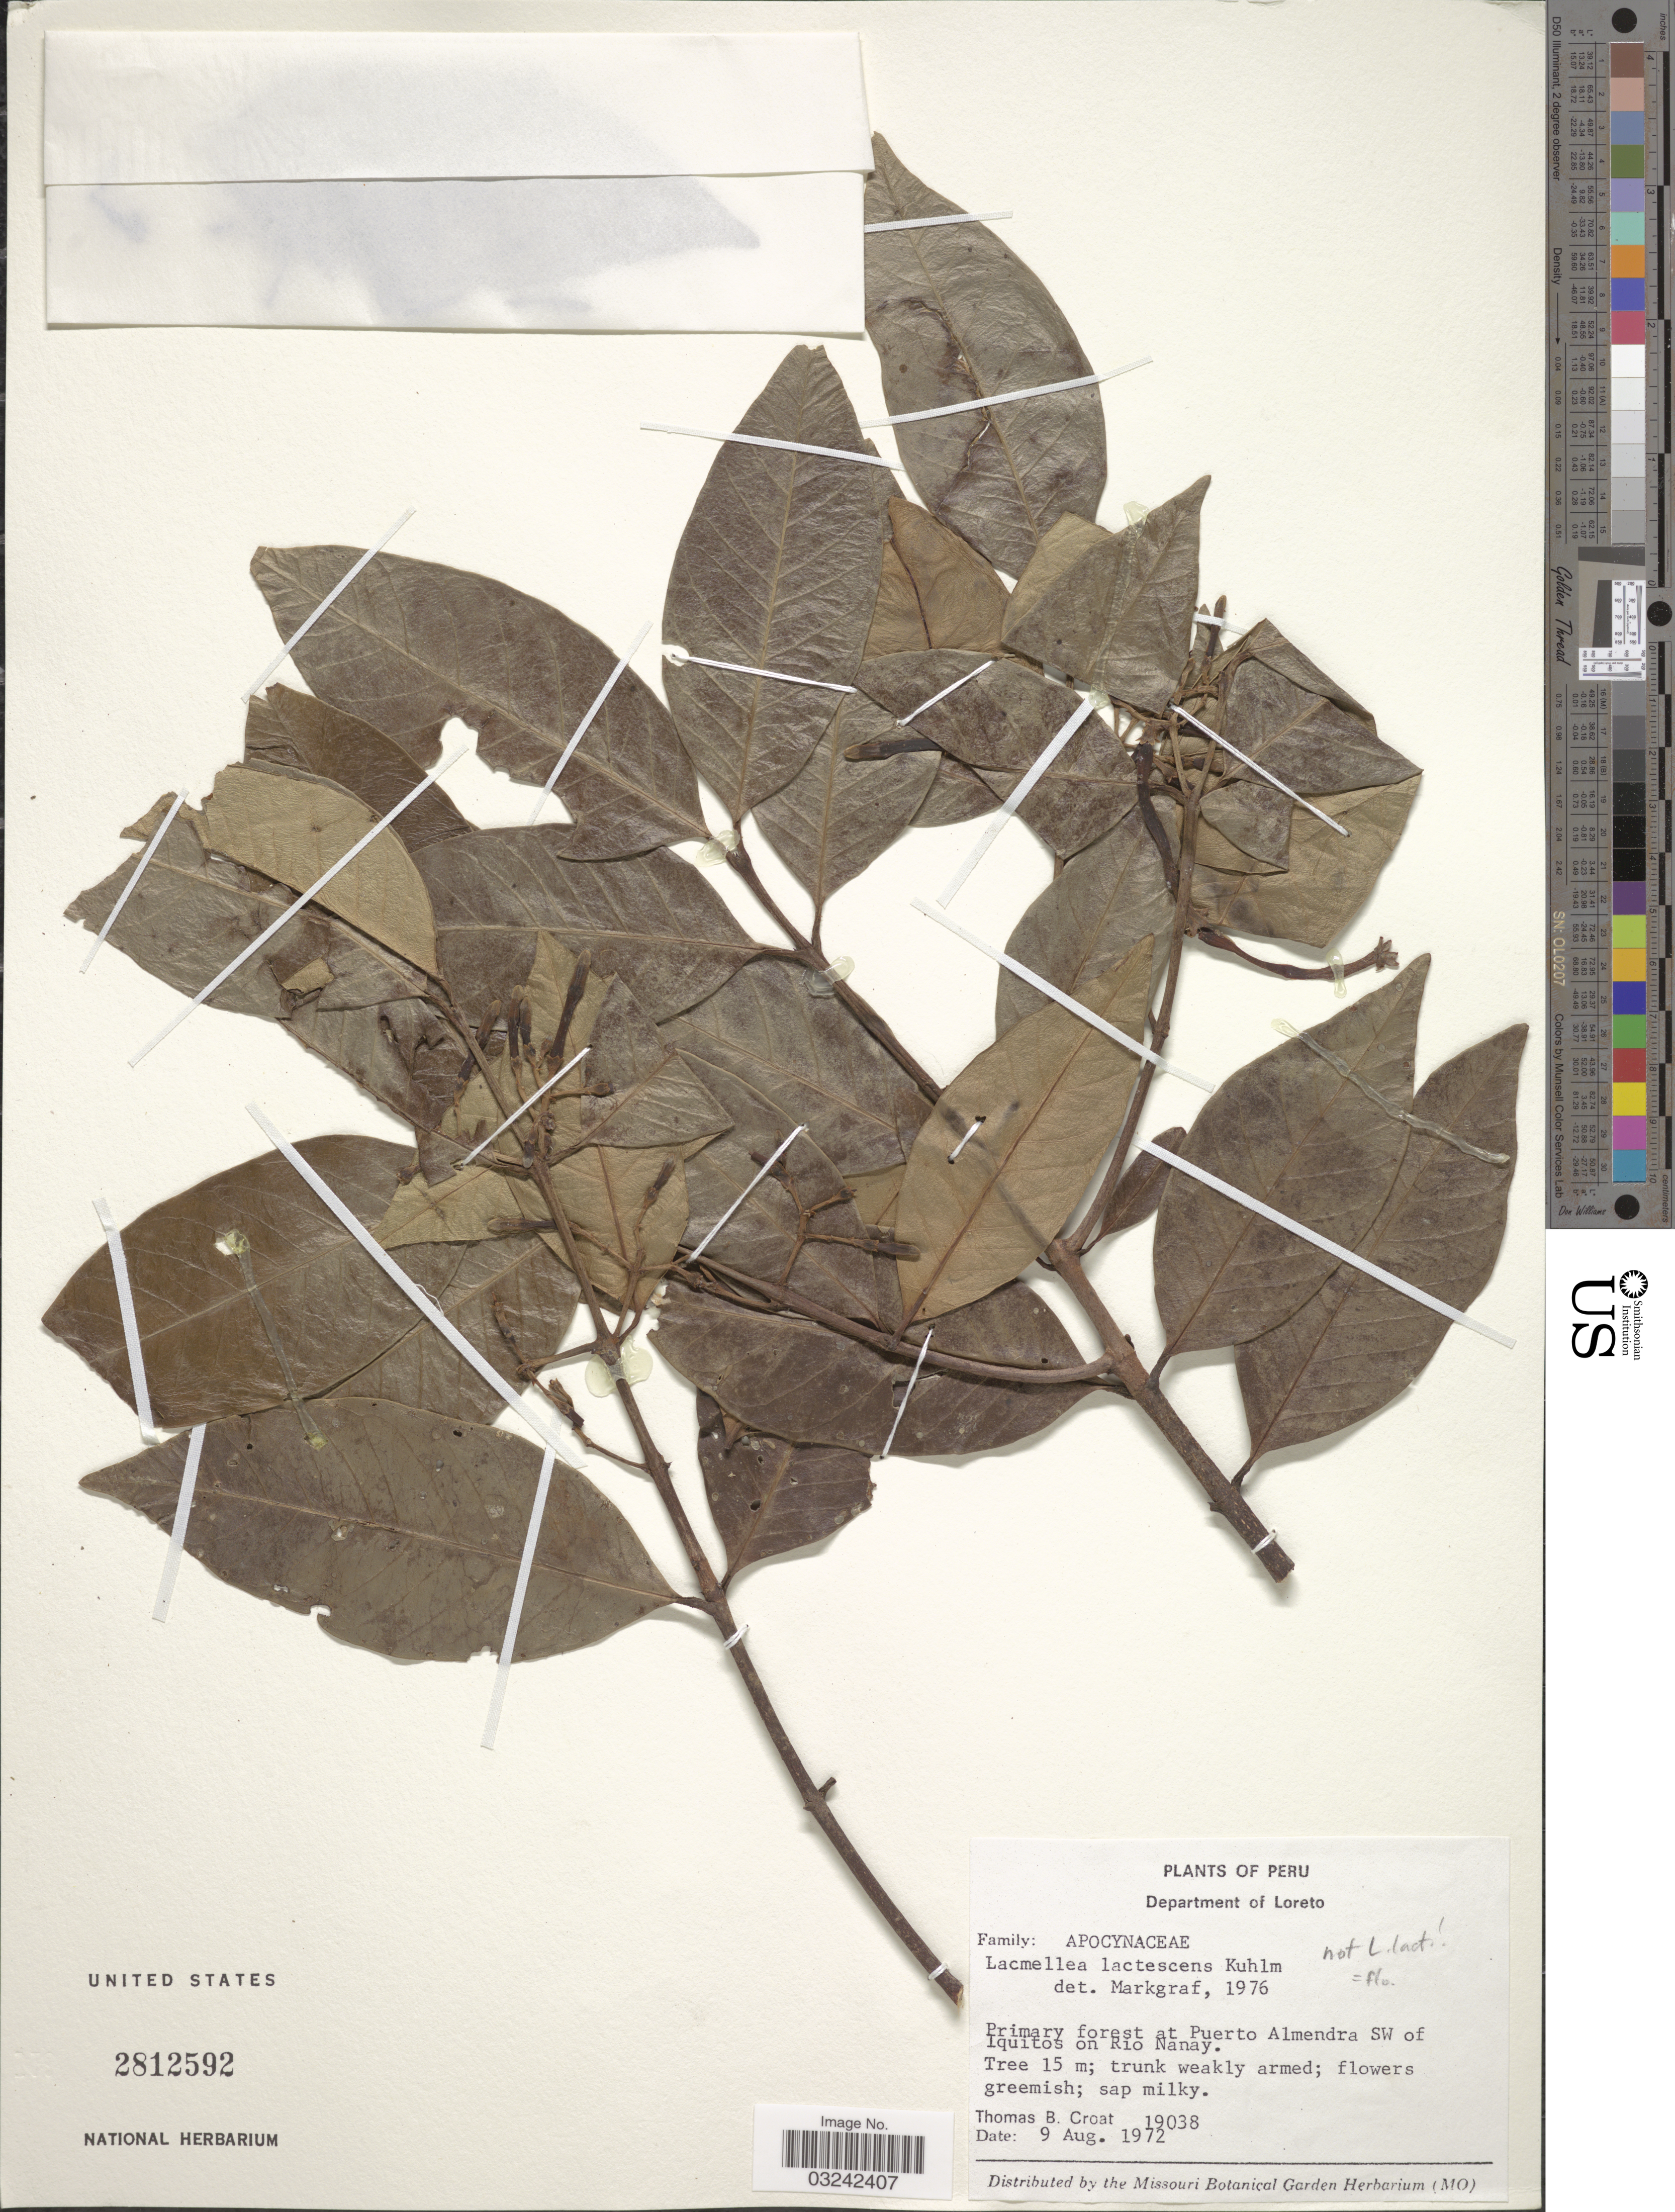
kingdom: Plantae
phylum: Tracheophyta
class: Magnoliopsida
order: Gentianales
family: Apocynaceae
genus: Lacmellea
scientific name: Lacmellea floribunda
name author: (Poepp.) Benth. & Hook. f.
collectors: T. B. Croat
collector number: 19038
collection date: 1972-08-09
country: Peru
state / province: Loreto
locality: Department of Loreto. Primary forest at Puerto Almendra SW of Iquitos on Rio Nanay.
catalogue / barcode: US 2812592